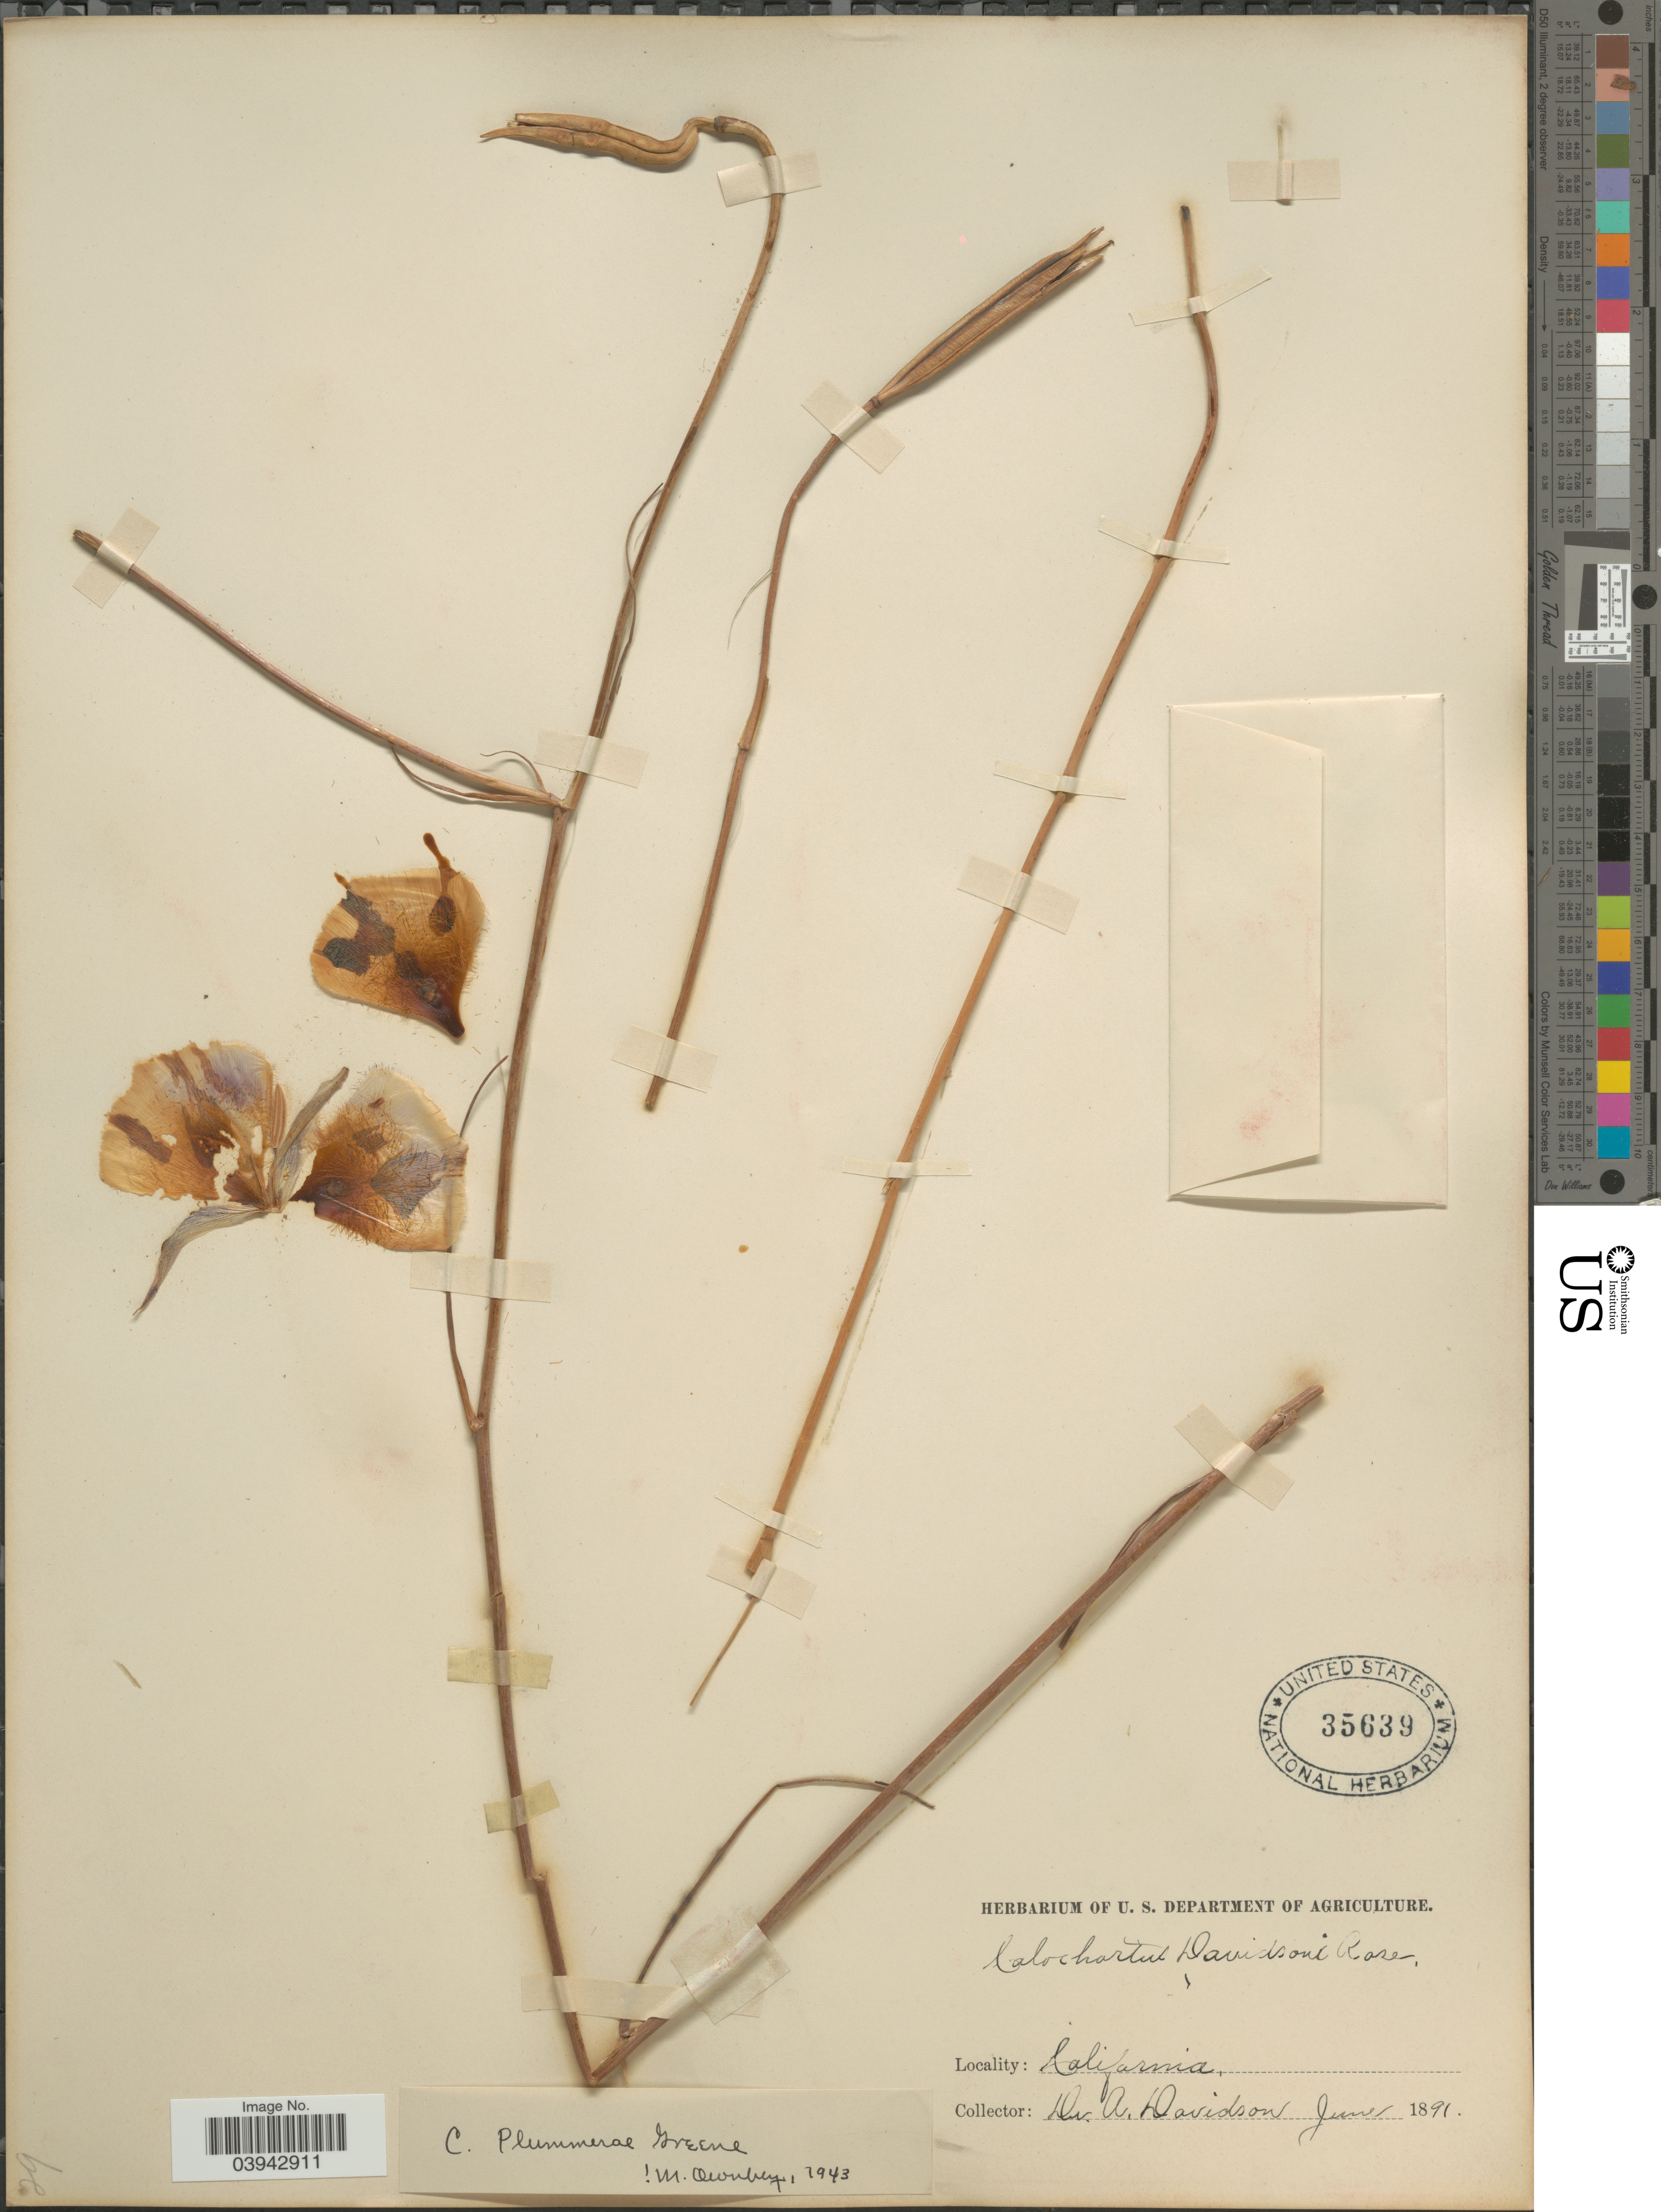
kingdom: Plantae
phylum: Tracheophyta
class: Liliopsida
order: Liliales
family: Liliaceae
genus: Calochortus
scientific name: Calochortus plummerae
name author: Greene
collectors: A. Davidson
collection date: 1891-06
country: United States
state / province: California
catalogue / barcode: US 35639